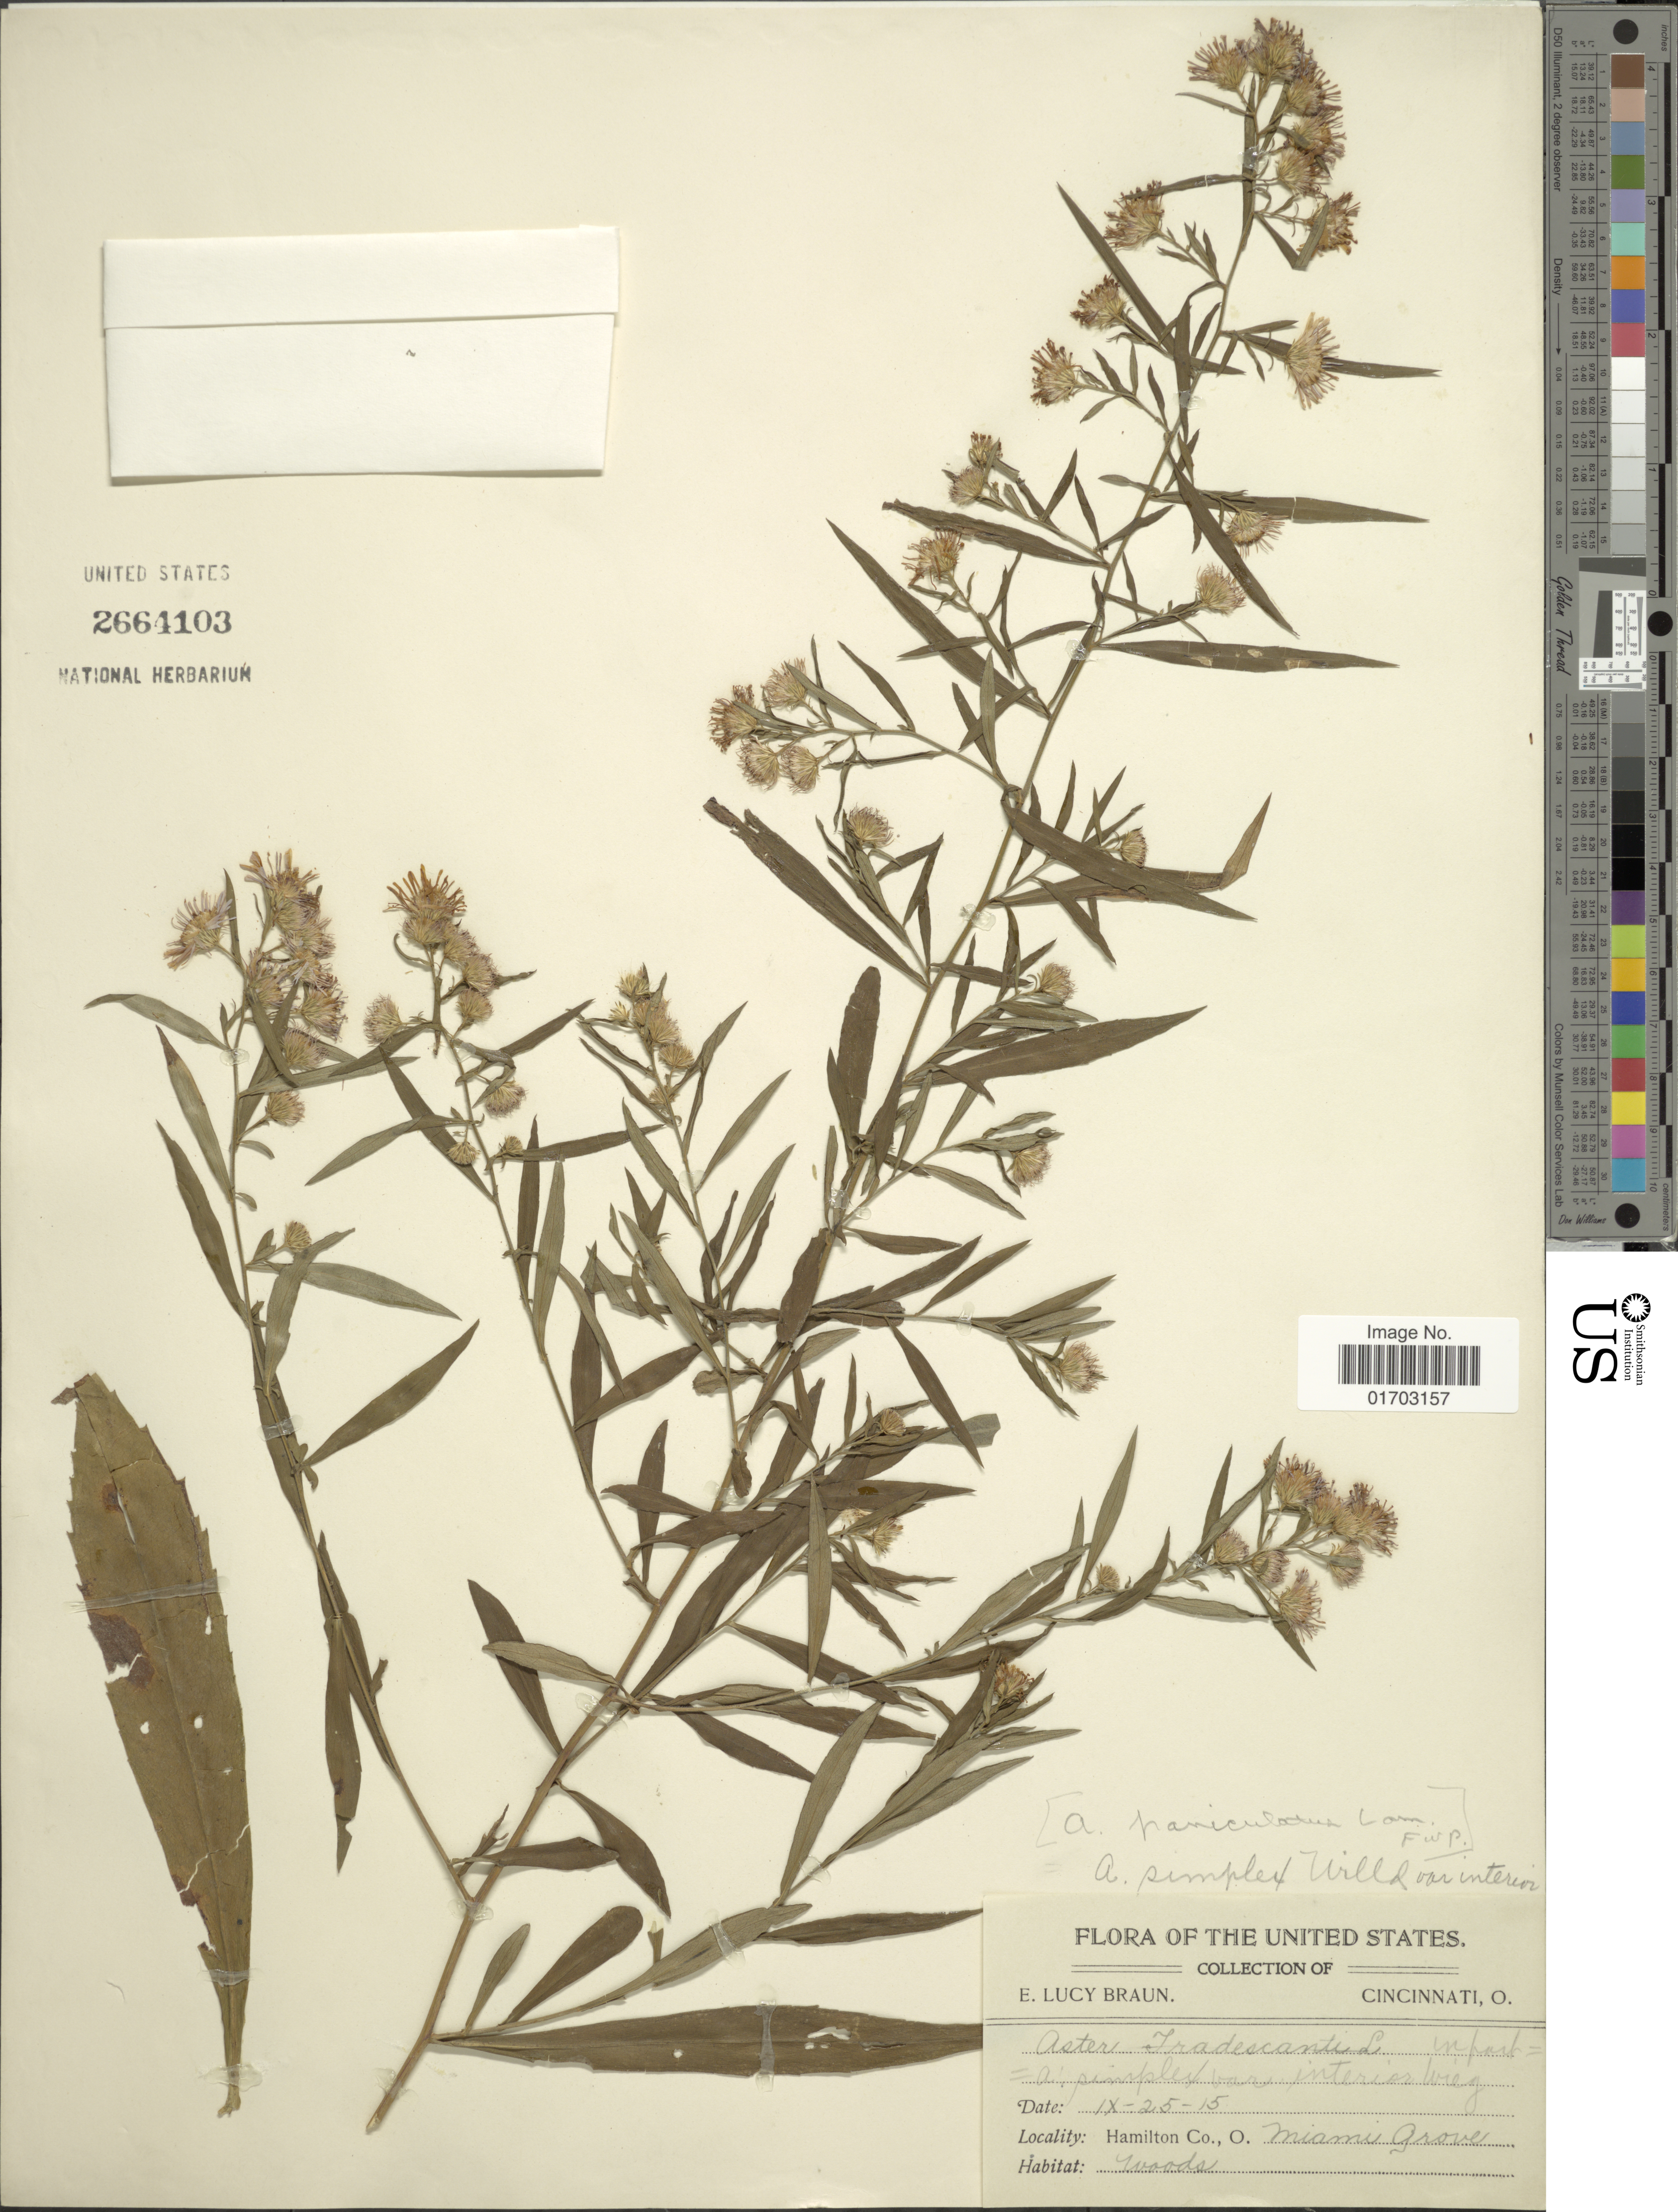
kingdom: Plantae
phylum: Tracheophyta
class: Magnoliopsida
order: Asterales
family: Asteraceae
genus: Symphyotrichum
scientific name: Symphyotrichum simplex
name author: (Willd.) Á. Löve & D. Löve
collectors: E. L. Braun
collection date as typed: Transcribed d/m/y: 25/9/15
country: United States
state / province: Ohio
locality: Hamilton Co., Miami Grove.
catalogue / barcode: US 2664103